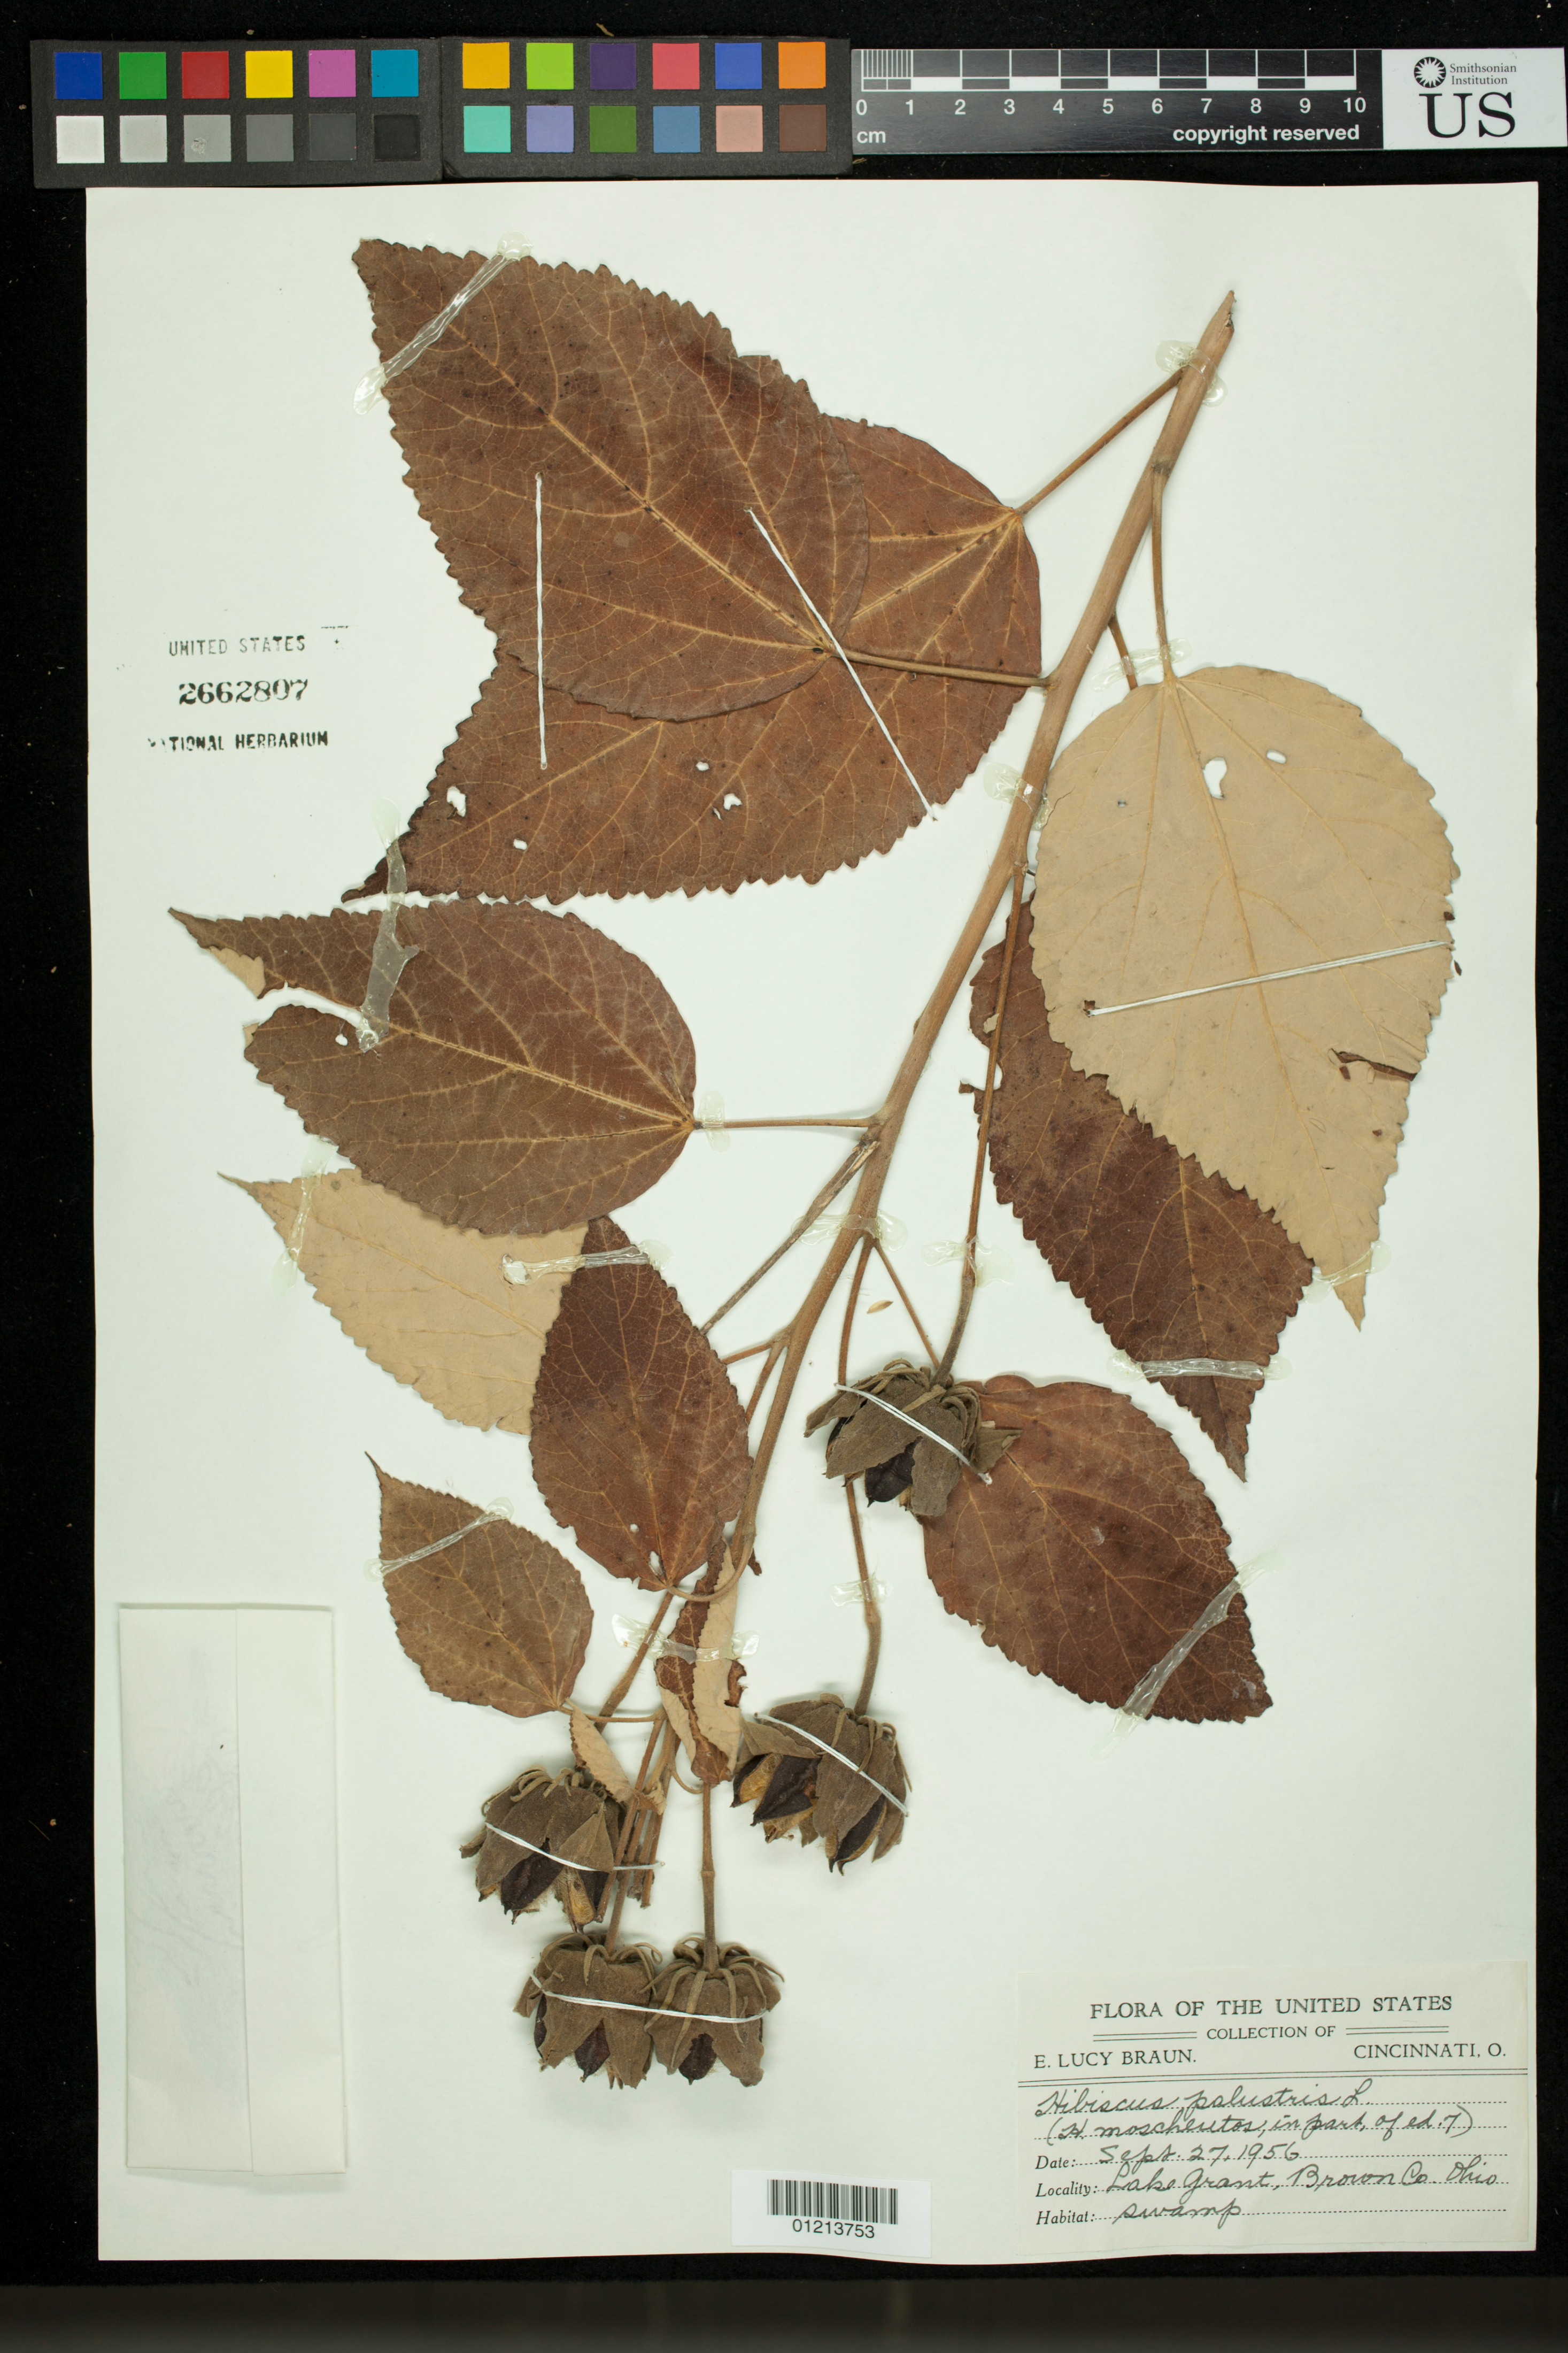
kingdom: Plantae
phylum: Tracheophyta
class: Magnoliopsida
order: Malvales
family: Malvaceae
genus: Hibiscus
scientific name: Hibiscus moscheutos subsp. moscheutos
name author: L.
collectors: E. L. Braun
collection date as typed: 27 Sep 1956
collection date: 1956-09-27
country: United States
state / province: Ohio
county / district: Brown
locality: Lake Grant, Brown Co., swamp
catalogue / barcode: US 2662807